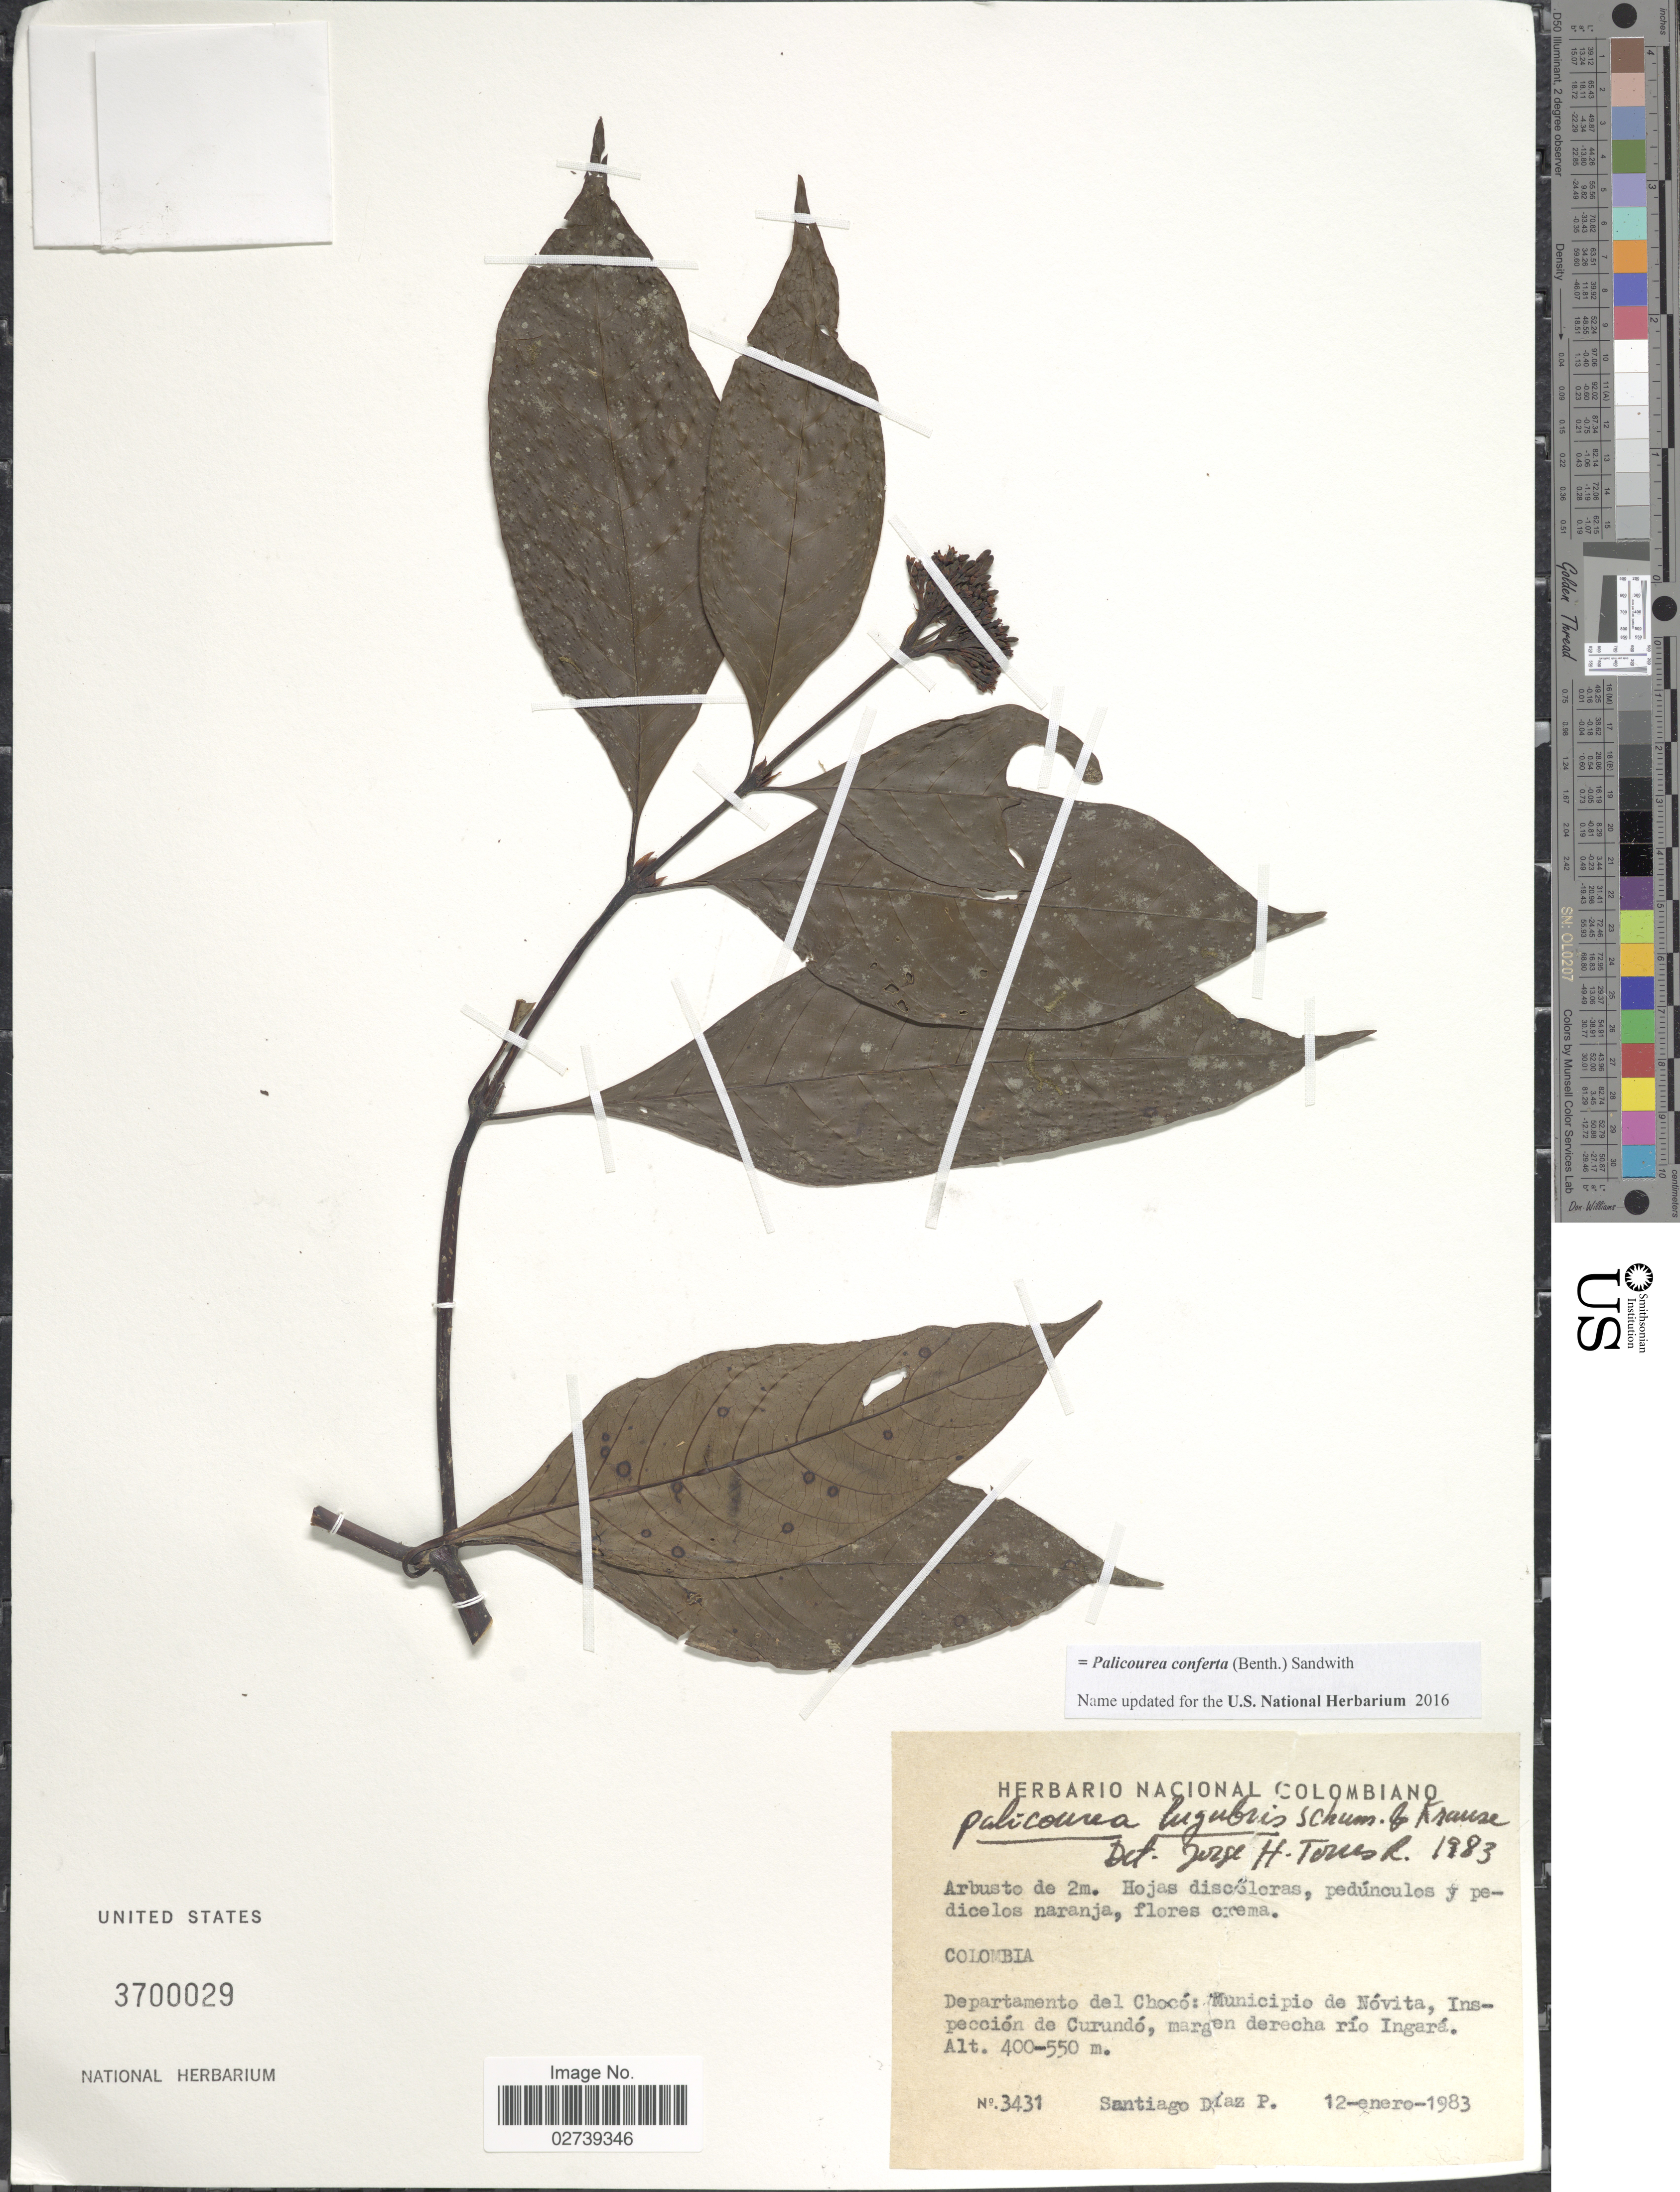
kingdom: Plantae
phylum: Tracheophyta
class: Magnoliopsida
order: Gentianales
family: Rubiaceae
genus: Palicourea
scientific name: Palicourea conferta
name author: (Benth.) Sandwith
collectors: S. Díaz Píedrahíta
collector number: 3431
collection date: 1983-01-12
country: Colombia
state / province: Chocó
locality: Municipio de Novita, Inspeccion de Curundo, margen derecha rio Ingara.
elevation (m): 400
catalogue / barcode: US 3700029